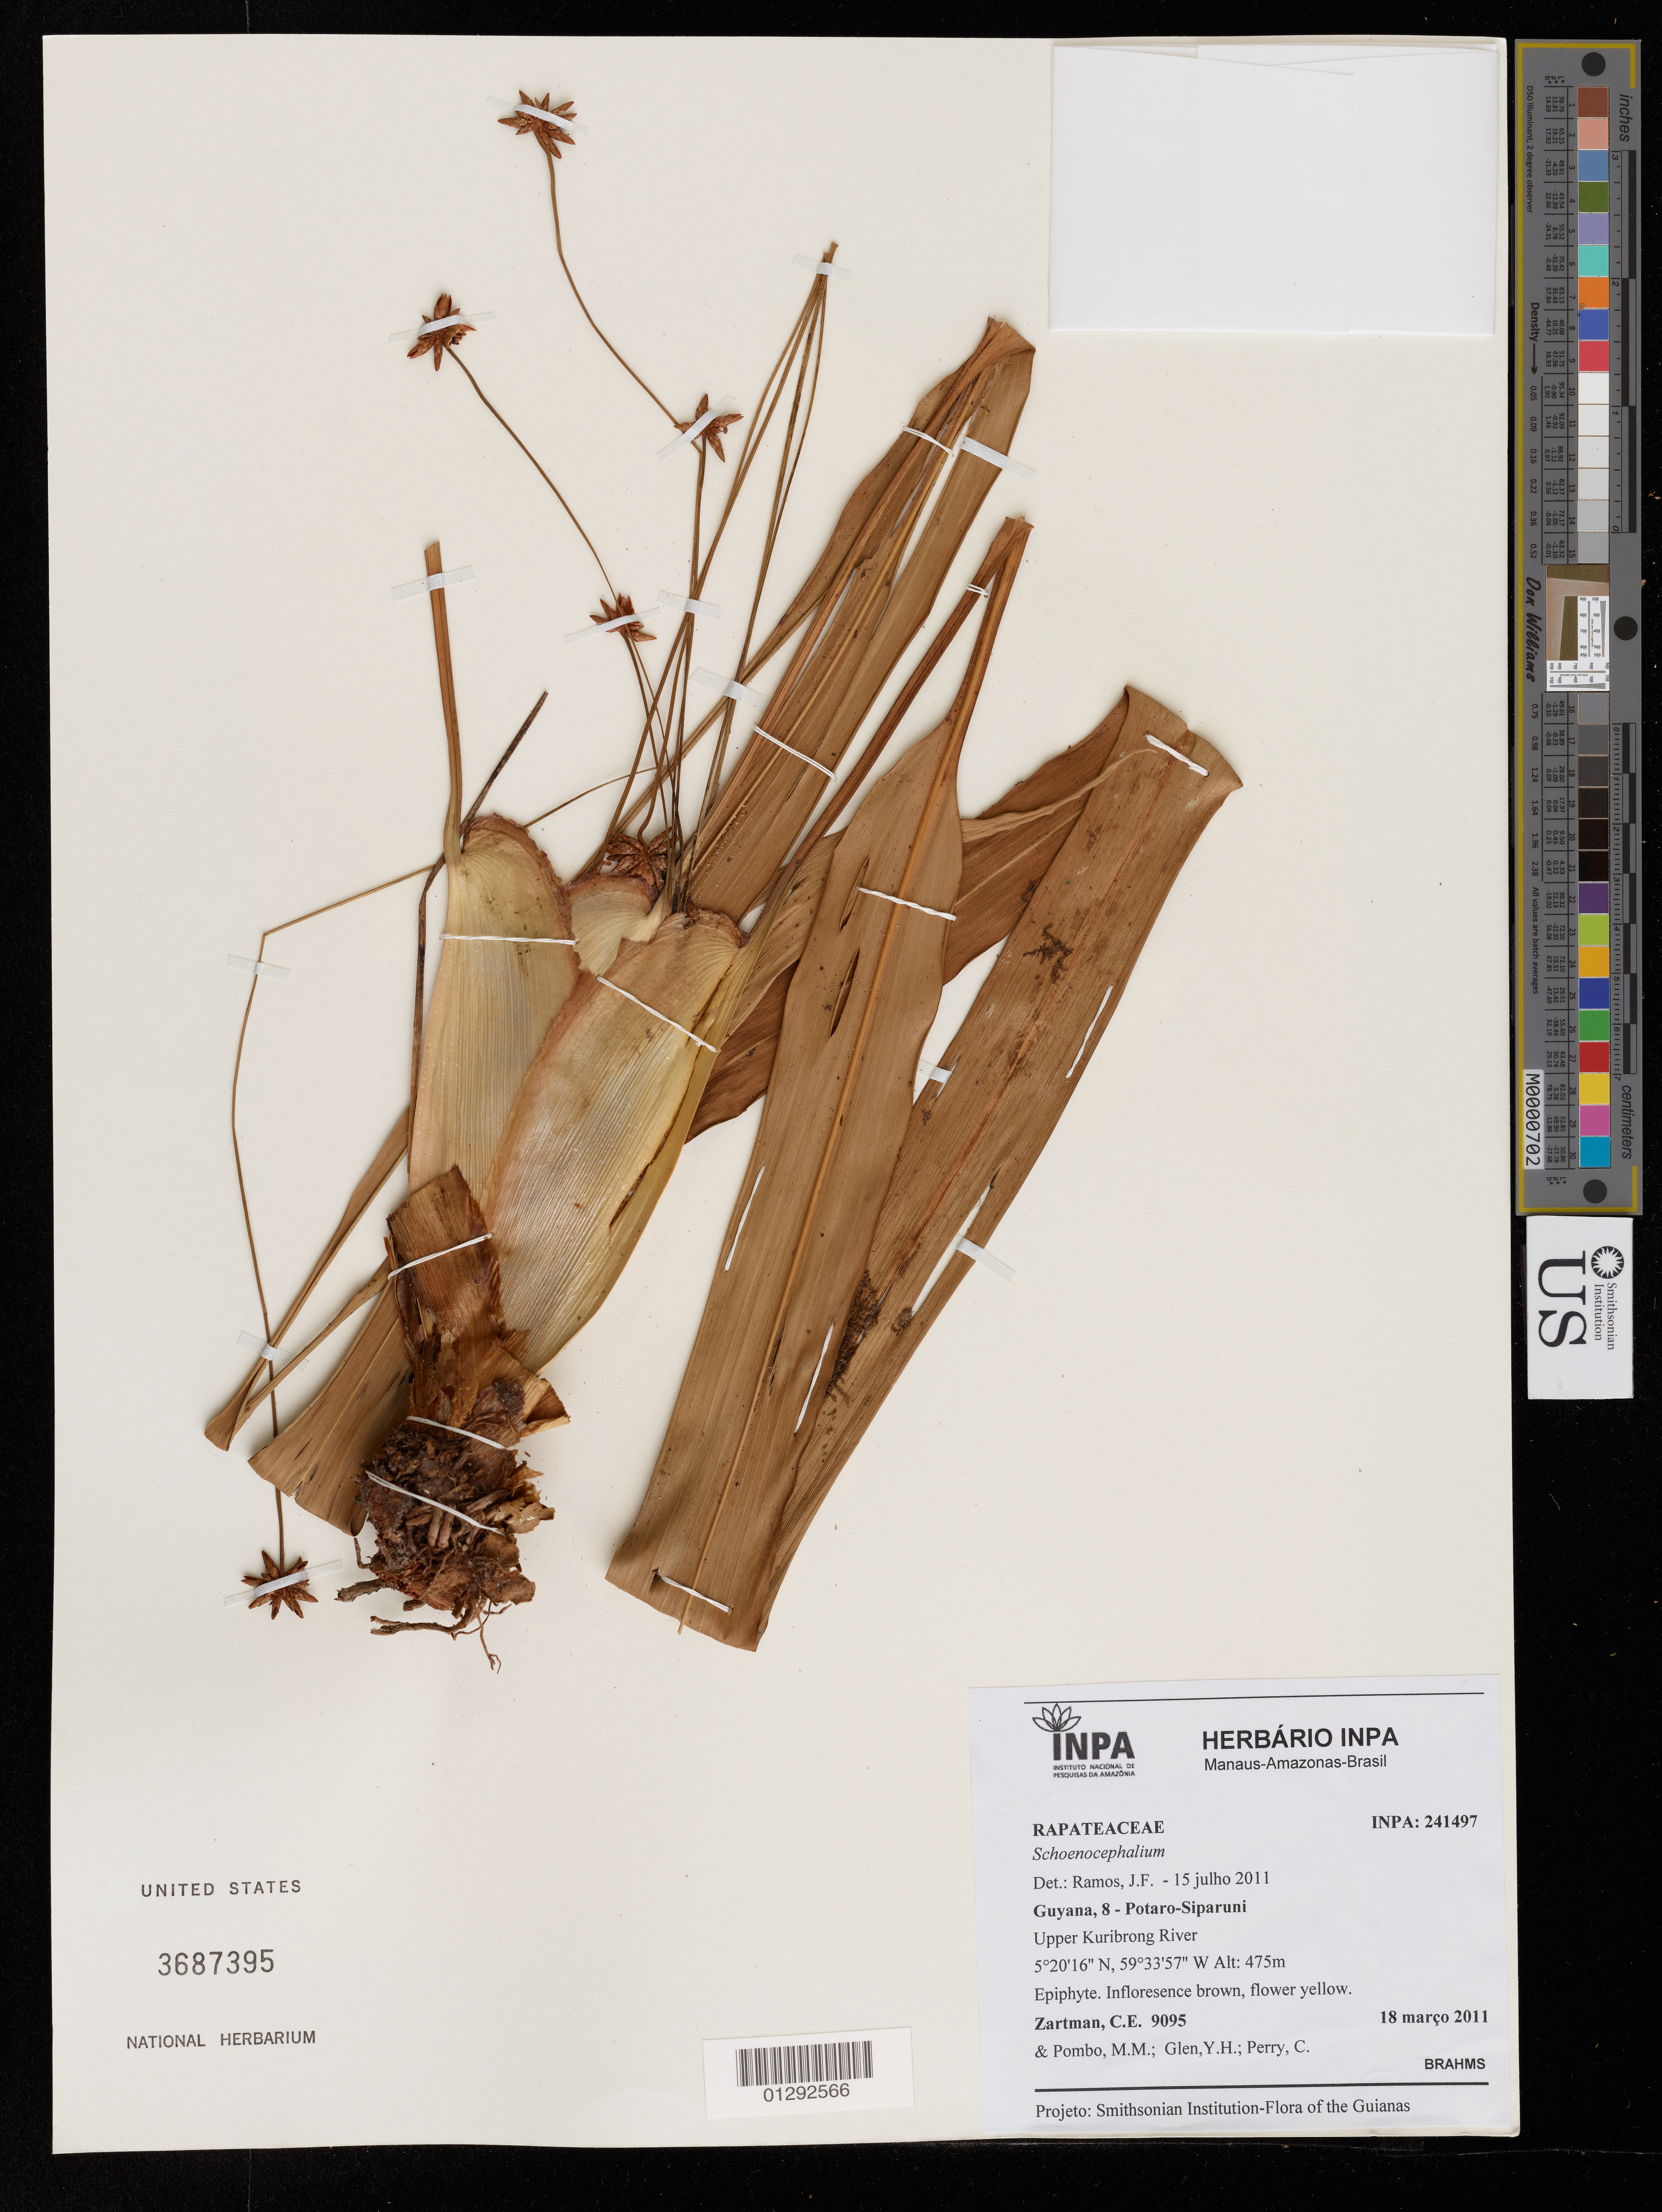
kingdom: Plantae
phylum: Tracheophyta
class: Liliopsida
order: Poales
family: Rapateaceae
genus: Schoenocephalium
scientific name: Schoenocephalium sp.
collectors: C. Zartman, Y. Glen & C. Perry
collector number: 9095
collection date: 2011-03-18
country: Guyana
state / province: Potaro-Siparuni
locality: Upper Kuribrong River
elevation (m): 475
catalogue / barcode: US 3687395